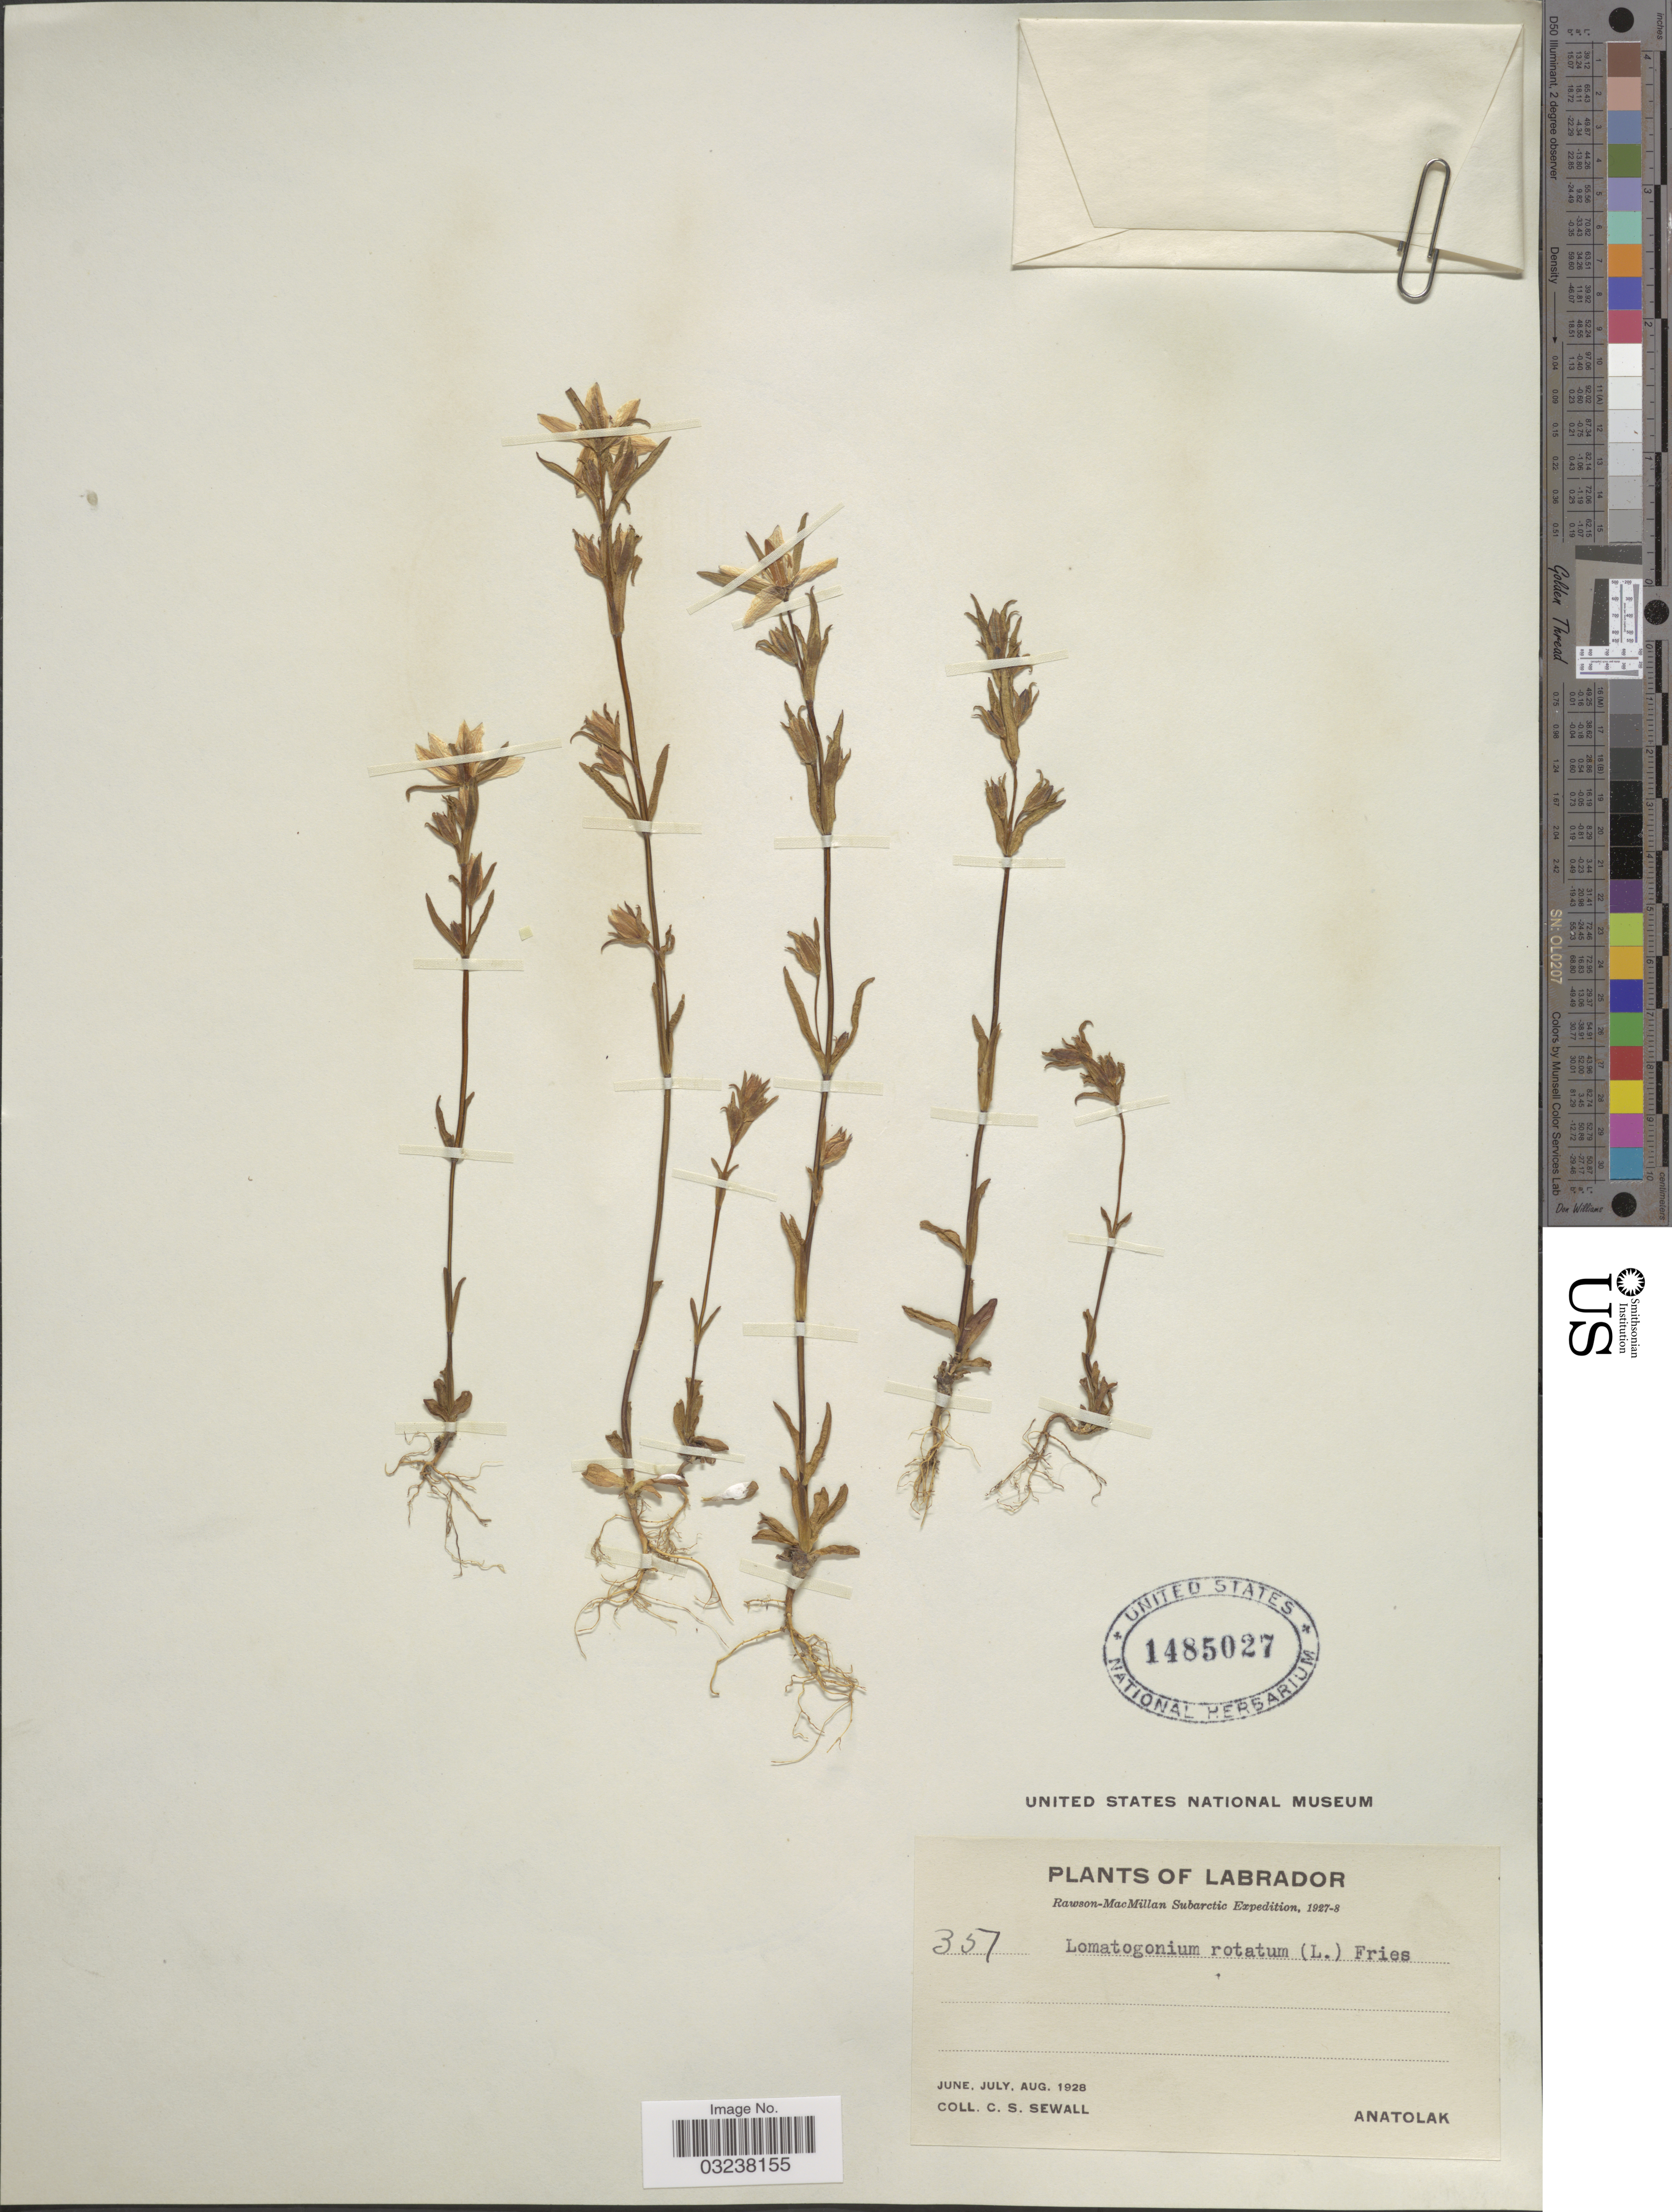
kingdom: Plantae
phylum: Tracheophyta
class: Magnoliopsida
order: Gentianales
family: Gentianaceae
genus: Lomatogonium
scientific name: Lomatogonium rotatum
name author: (L.) Fr.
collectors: C. Sewall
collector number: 351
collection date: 1928-06/1928-08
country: Canada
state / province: Newfoundland and Labrador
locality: Labrador. Anatolak.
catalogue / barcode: US 1485027